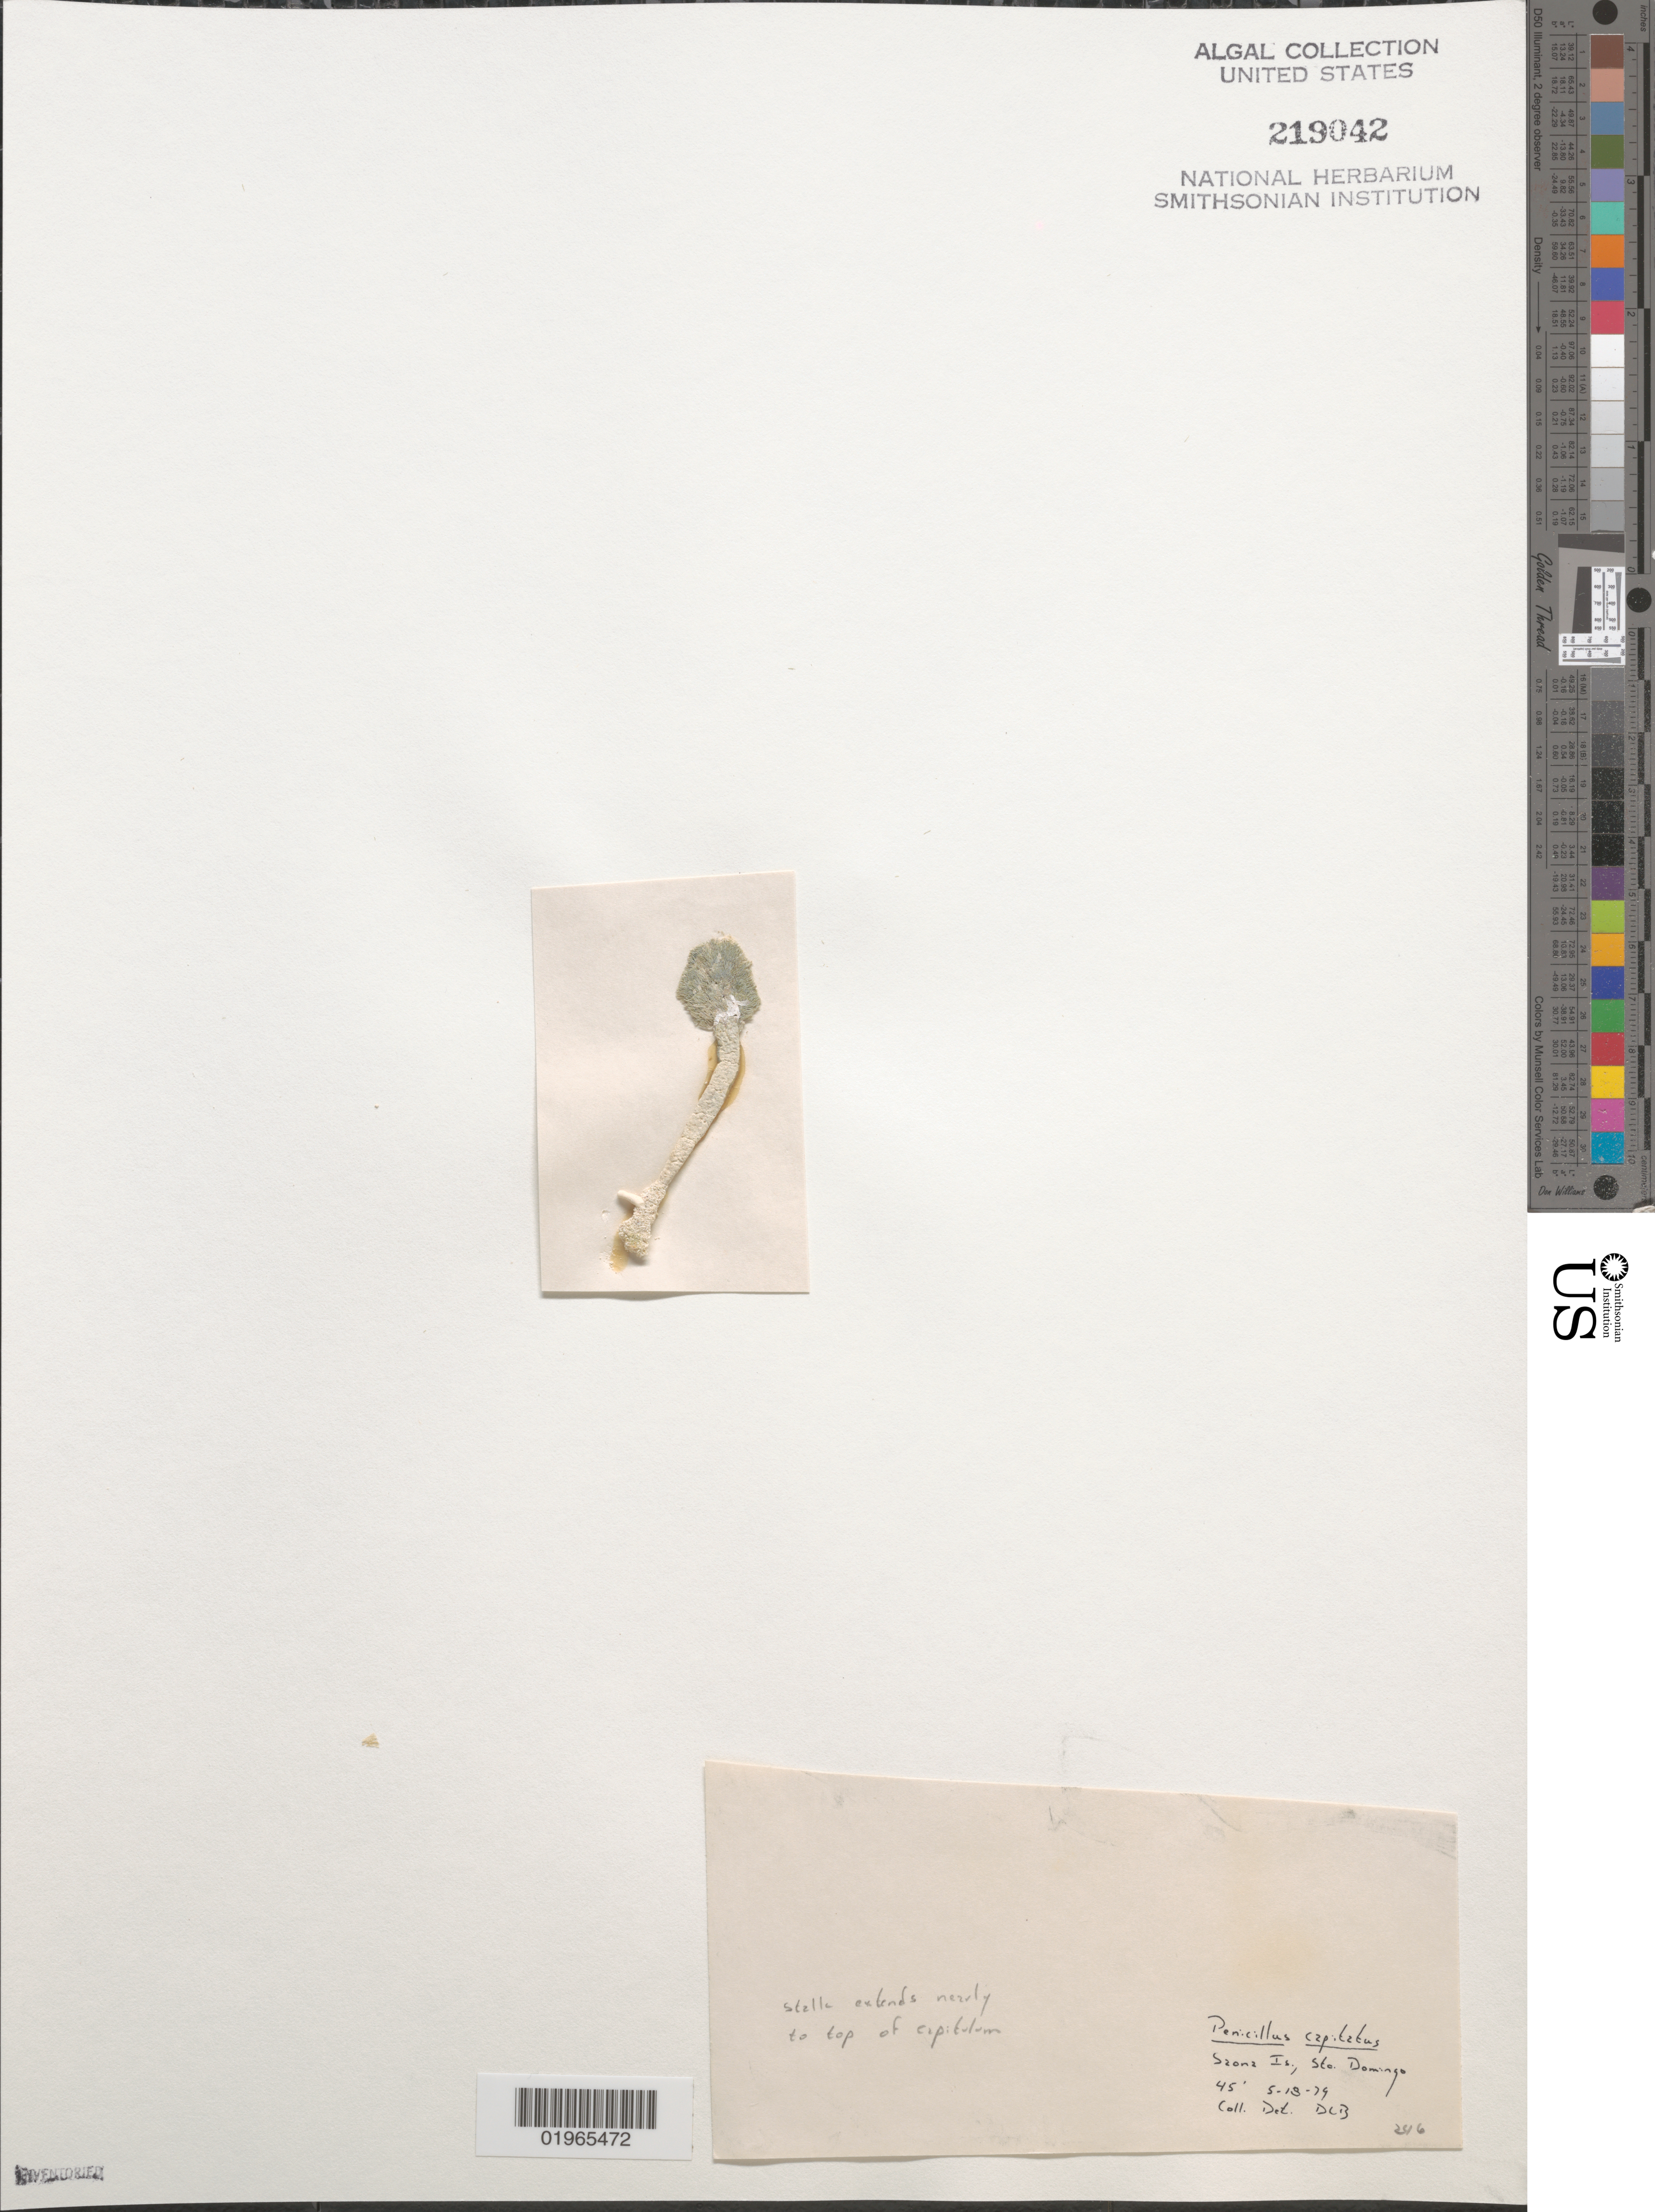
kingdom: Plantae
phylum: Chlorophyta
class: Ulvophyceae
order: Bryopsidales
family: Udoteaceae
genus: Penicillus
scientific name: Penicillus capitatus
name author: Lam.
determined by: Ballantine, D. L.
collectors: D.L. Ballantine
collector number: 246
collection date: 1979-05-18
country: Dominican Republic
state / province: Santo Domingo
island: Saona Island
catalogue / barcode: US 219042